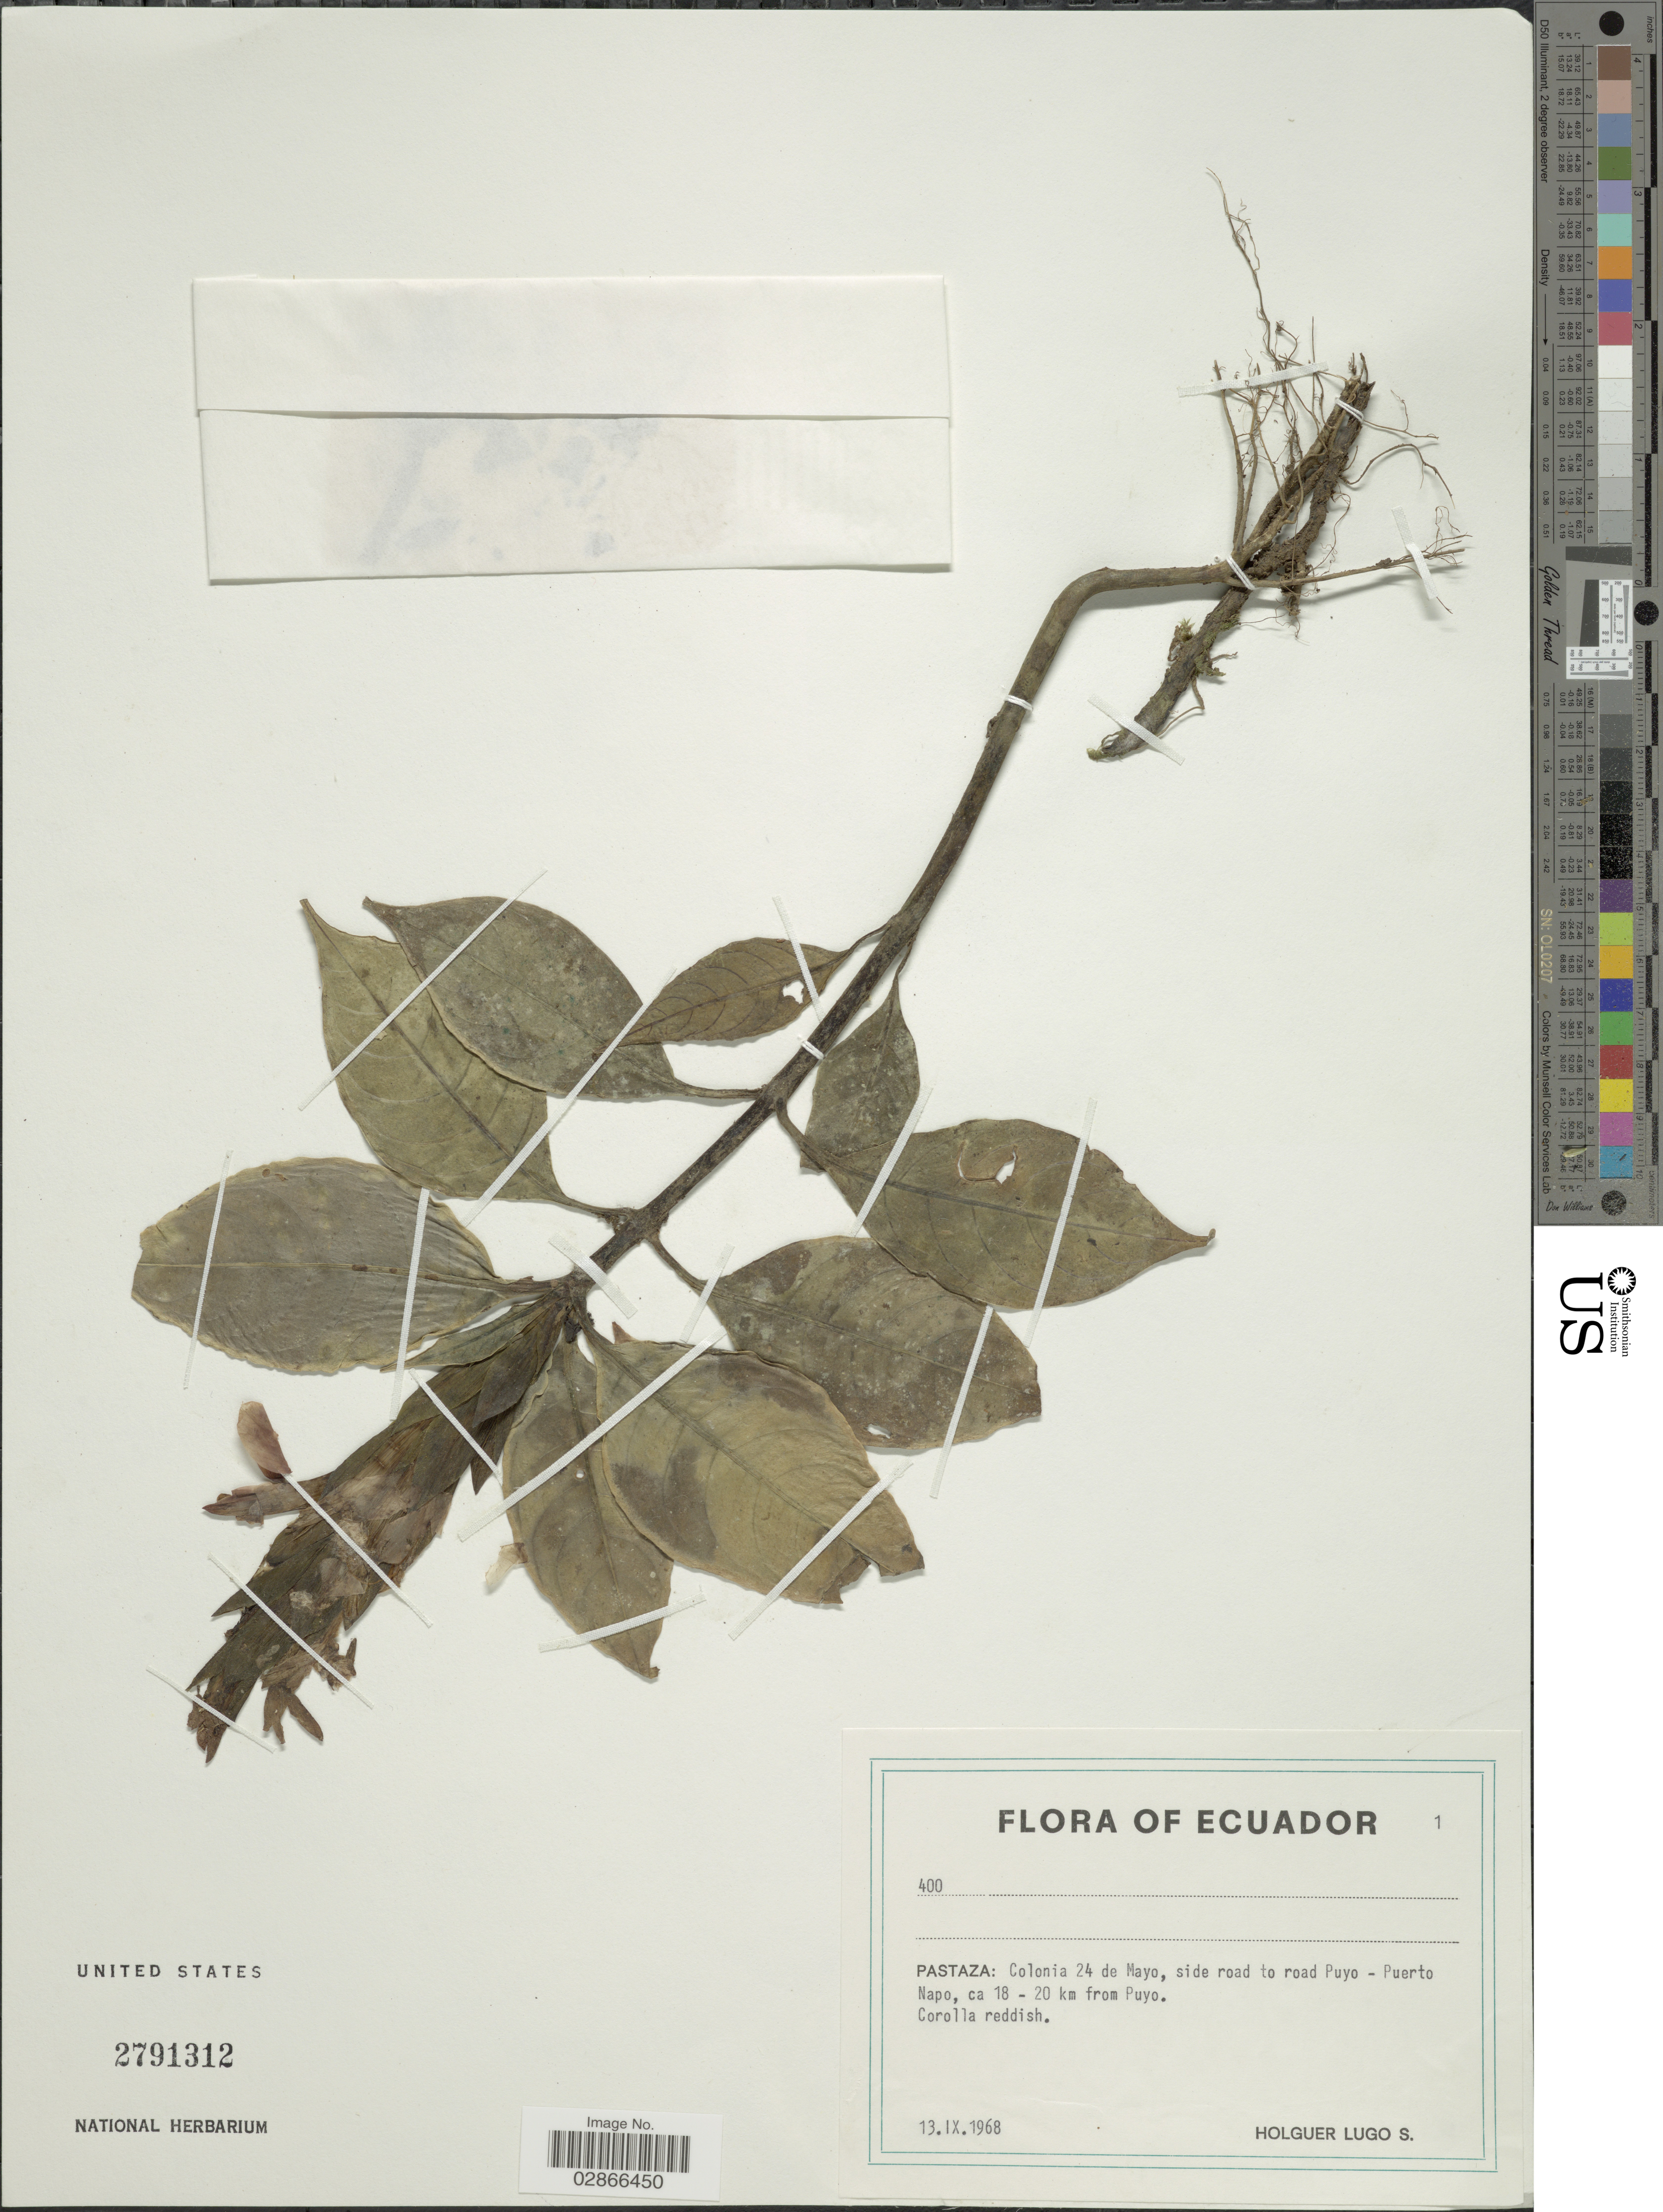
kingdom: Plantae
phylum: Tracheophyta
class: Magnoliopsida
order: Lamiales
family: Acanthaceae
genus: Aphelandra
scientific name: Aphelandra aurantiaca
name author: (Scheidw.) Lindl.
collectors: H. Lugo S.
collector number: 400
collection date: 1968-09-13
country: Ecuador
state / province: Pastaza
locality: Colonia 24 de Mayo, side road to road Puyo-Puerto Napo, ca 18-20 km from Puyo.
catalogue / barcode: US 2791312